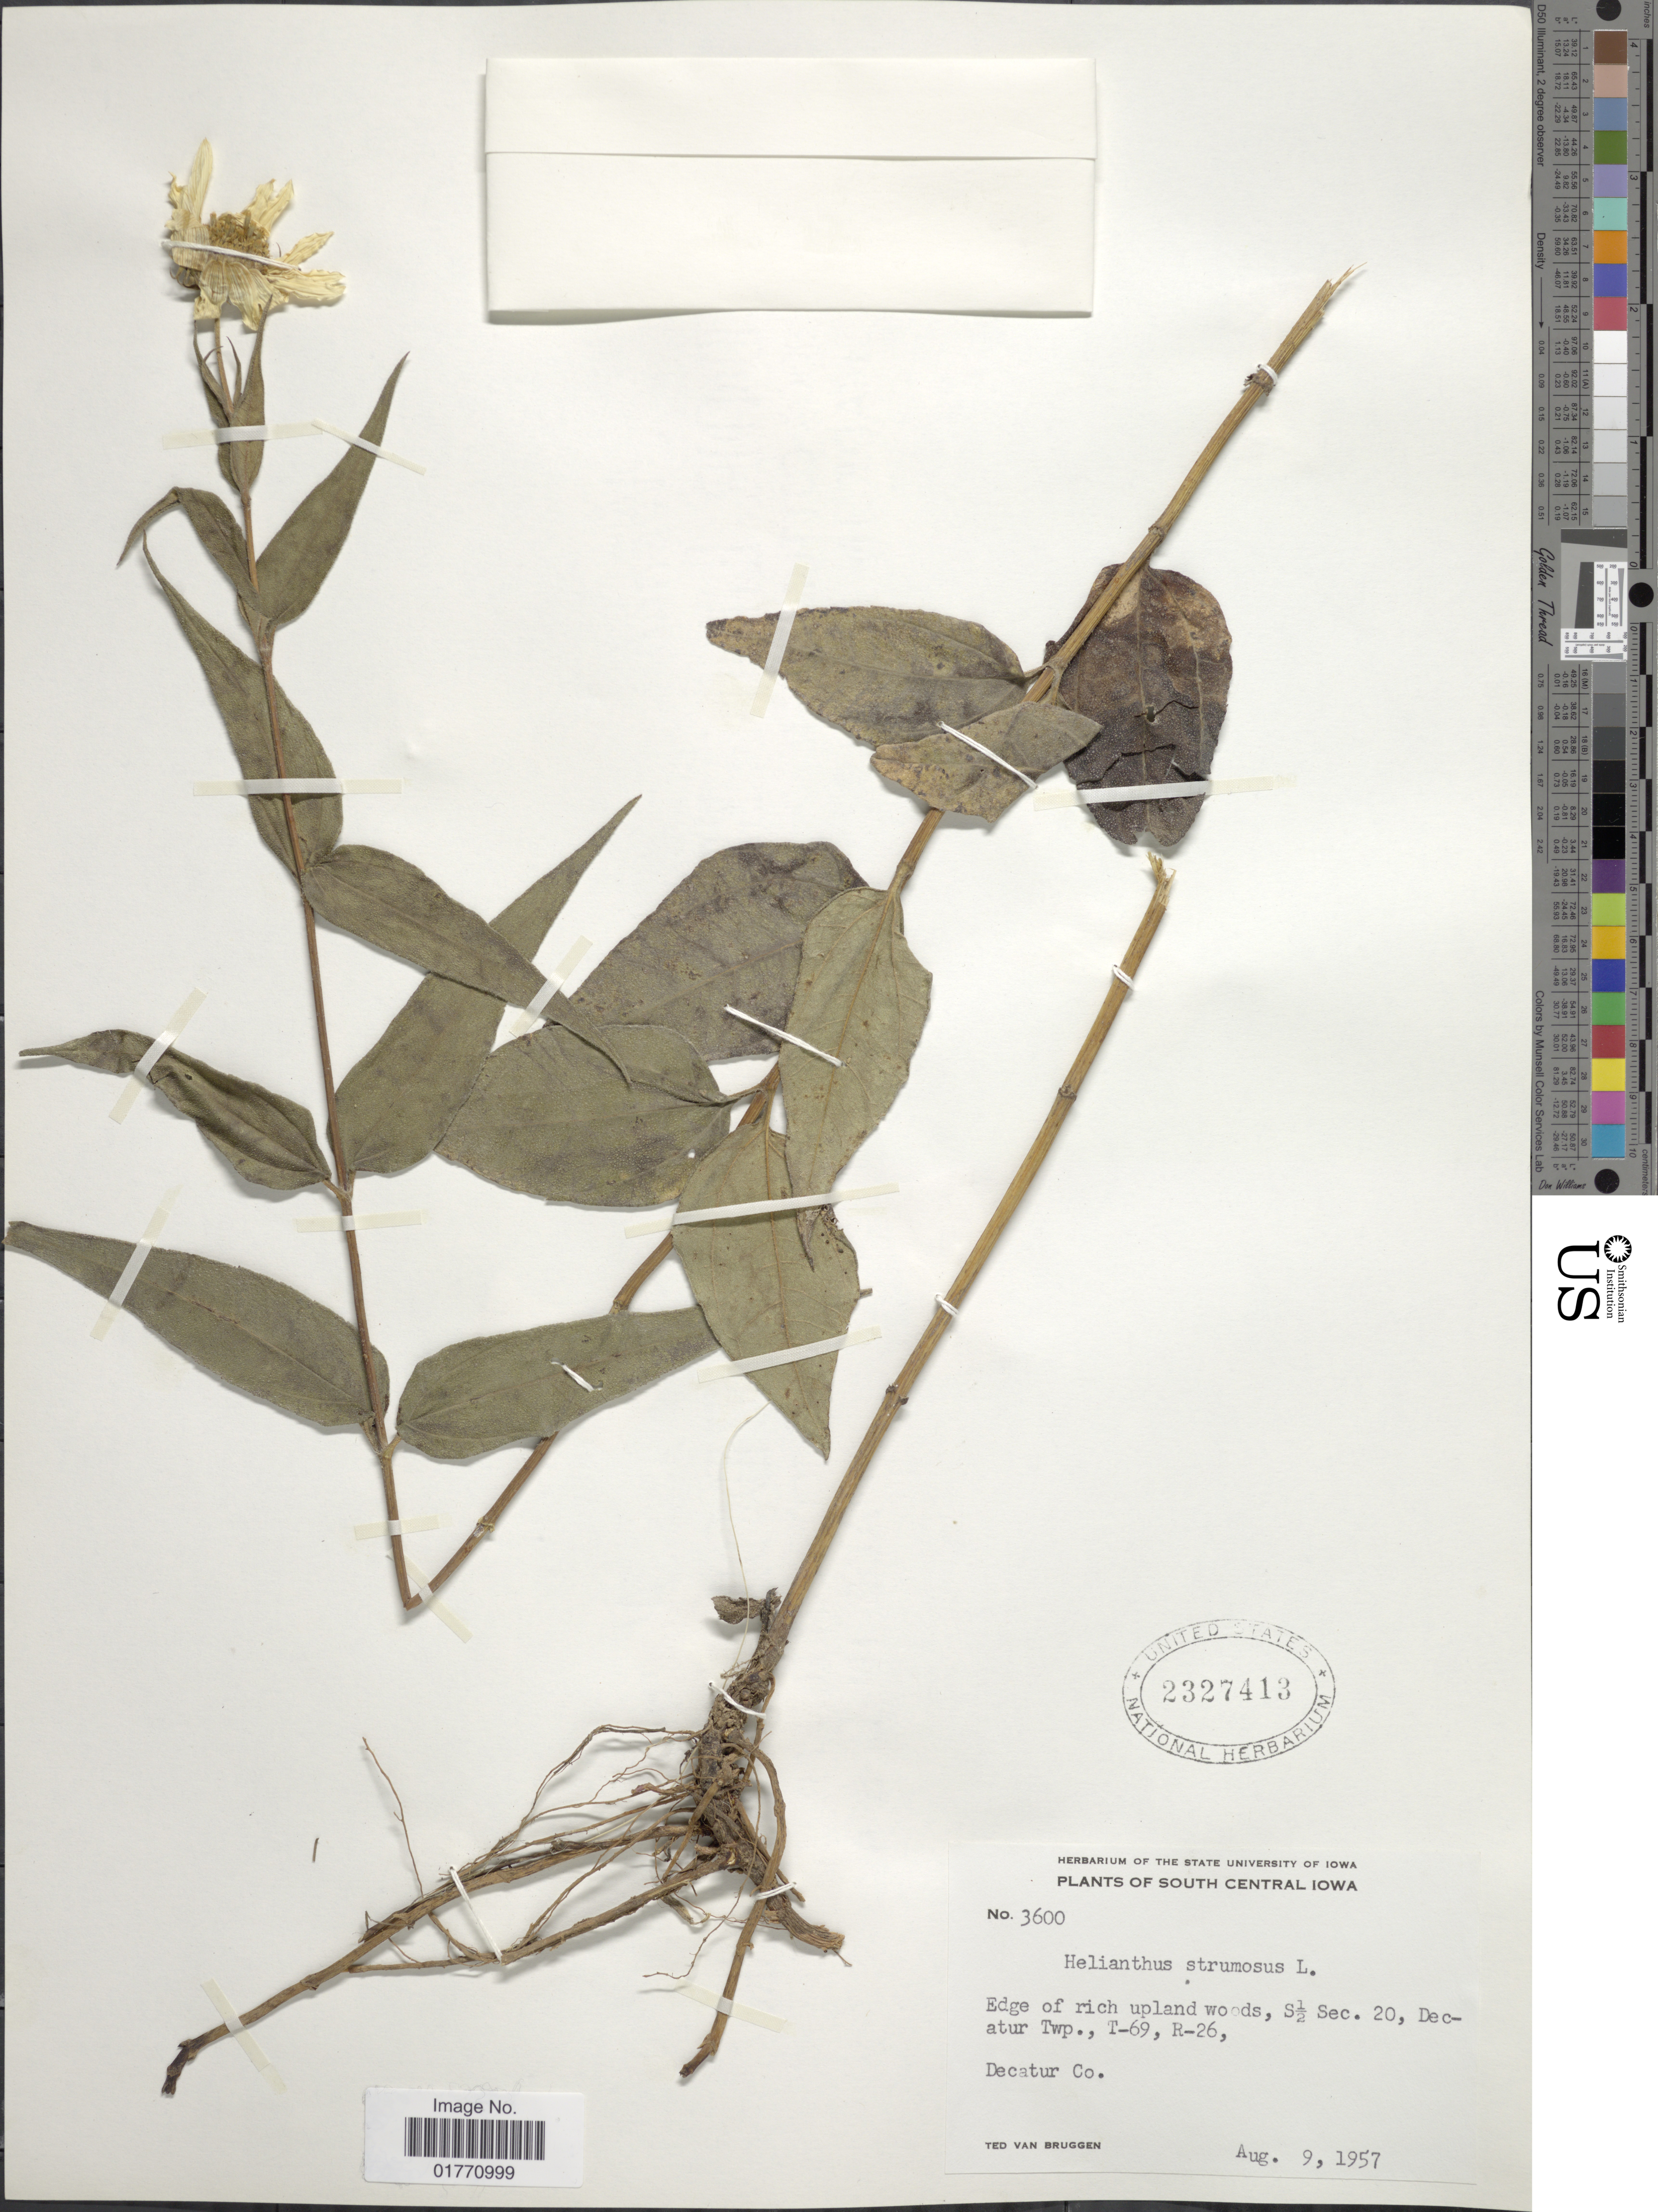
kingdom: Plantae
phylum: Tracheophyta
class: Magnoliopsida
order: Asterales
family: Asteraceae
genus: Helianthus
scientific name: Helianthus strumosus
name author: L.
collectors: T. van Bruggen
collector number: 3600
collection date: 1957-08-09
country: United States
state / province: Iowa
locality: South Central Iowa. Edge of rich upland woods, S½ Sec. 20, Decatur Twp., T-69, R-26.Decatur Co.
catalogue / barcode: US 2327413